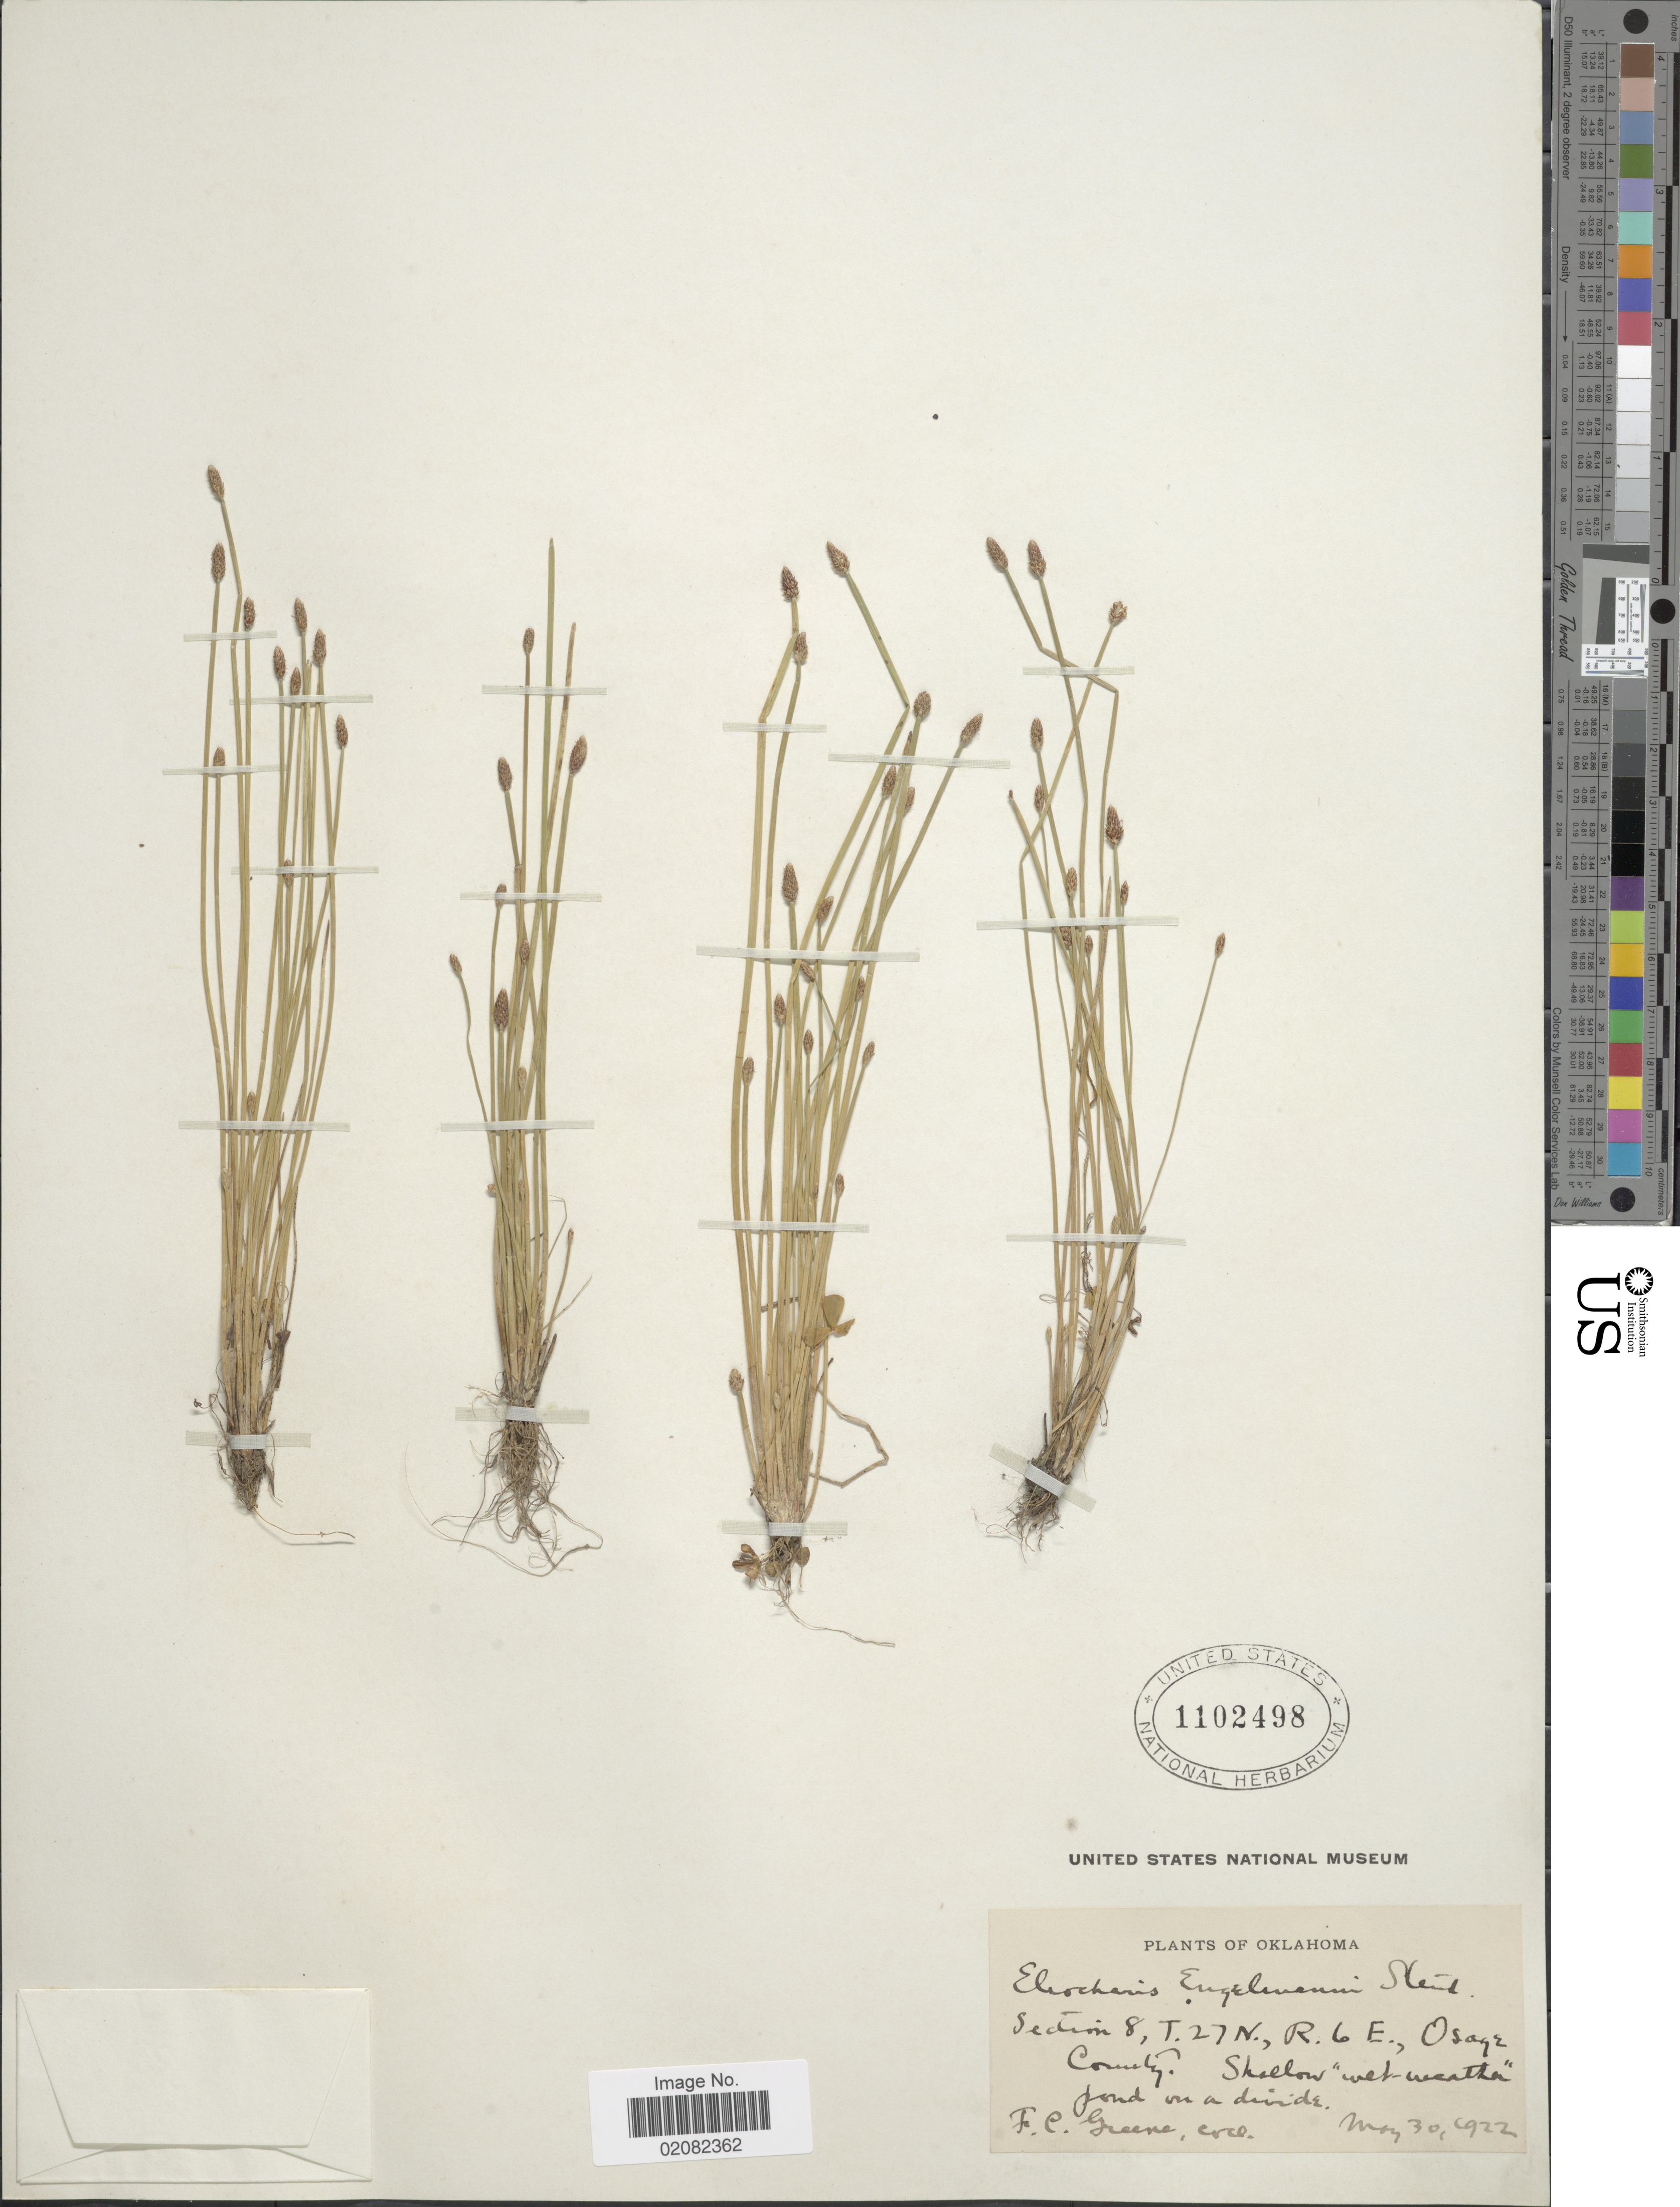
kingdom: Plantae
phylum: Tracheophyta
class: Liliopsida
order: Poales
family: Cyperaceae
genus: Eleocharis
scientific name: Eleocharis engelmannii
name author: Steud.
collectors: F. C. Greene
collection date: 1922-05-30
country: United States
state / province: Oklahoma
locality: Section 8, T.27N., R.6 E, Osayz County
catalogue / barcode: US 1102498